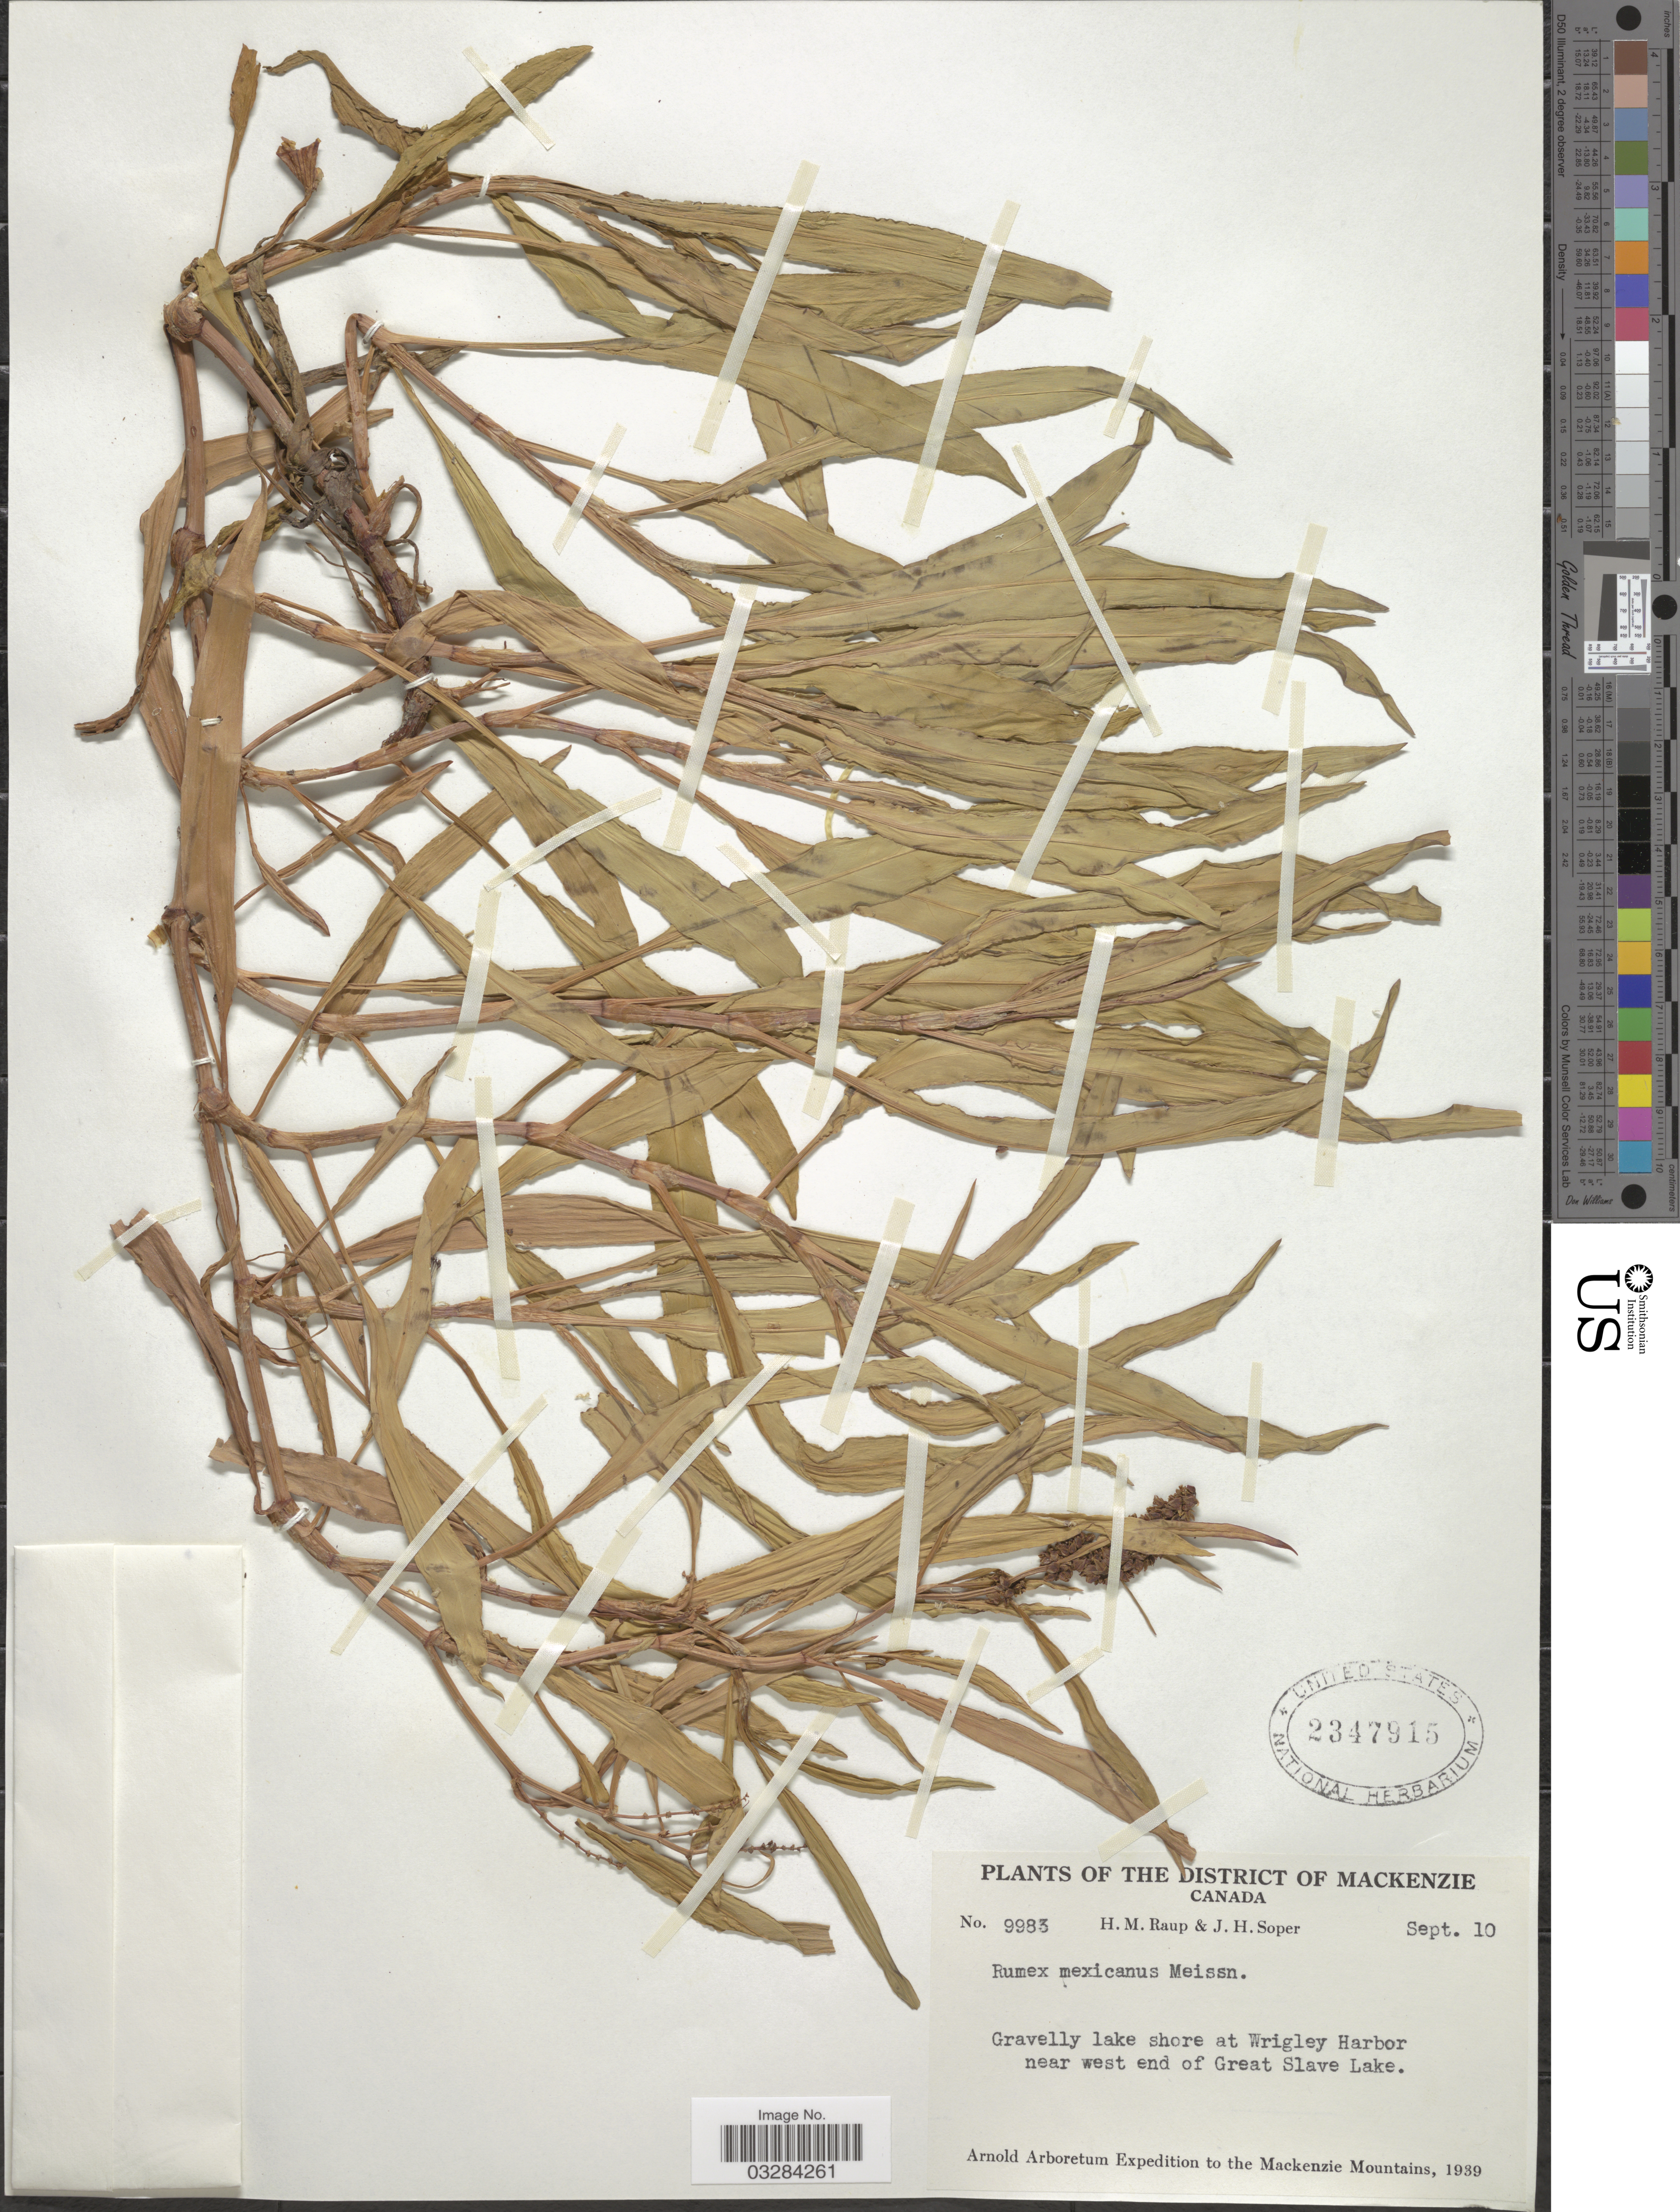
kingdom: Plantae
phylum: Tracheophyta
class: Magnoliopsida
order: Caryophyllales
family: Polygonaceae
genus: Rumex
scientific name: Rumex mexicanus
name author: Meisn.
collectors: H. Raup & J. H. Soper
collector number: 9983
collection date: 1939-09-10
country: Canada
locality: District of Mackenzie. Wrigley Harbor near west end of Great Slave Lake. Mackenzie Mountains.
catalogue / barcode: US 2347915